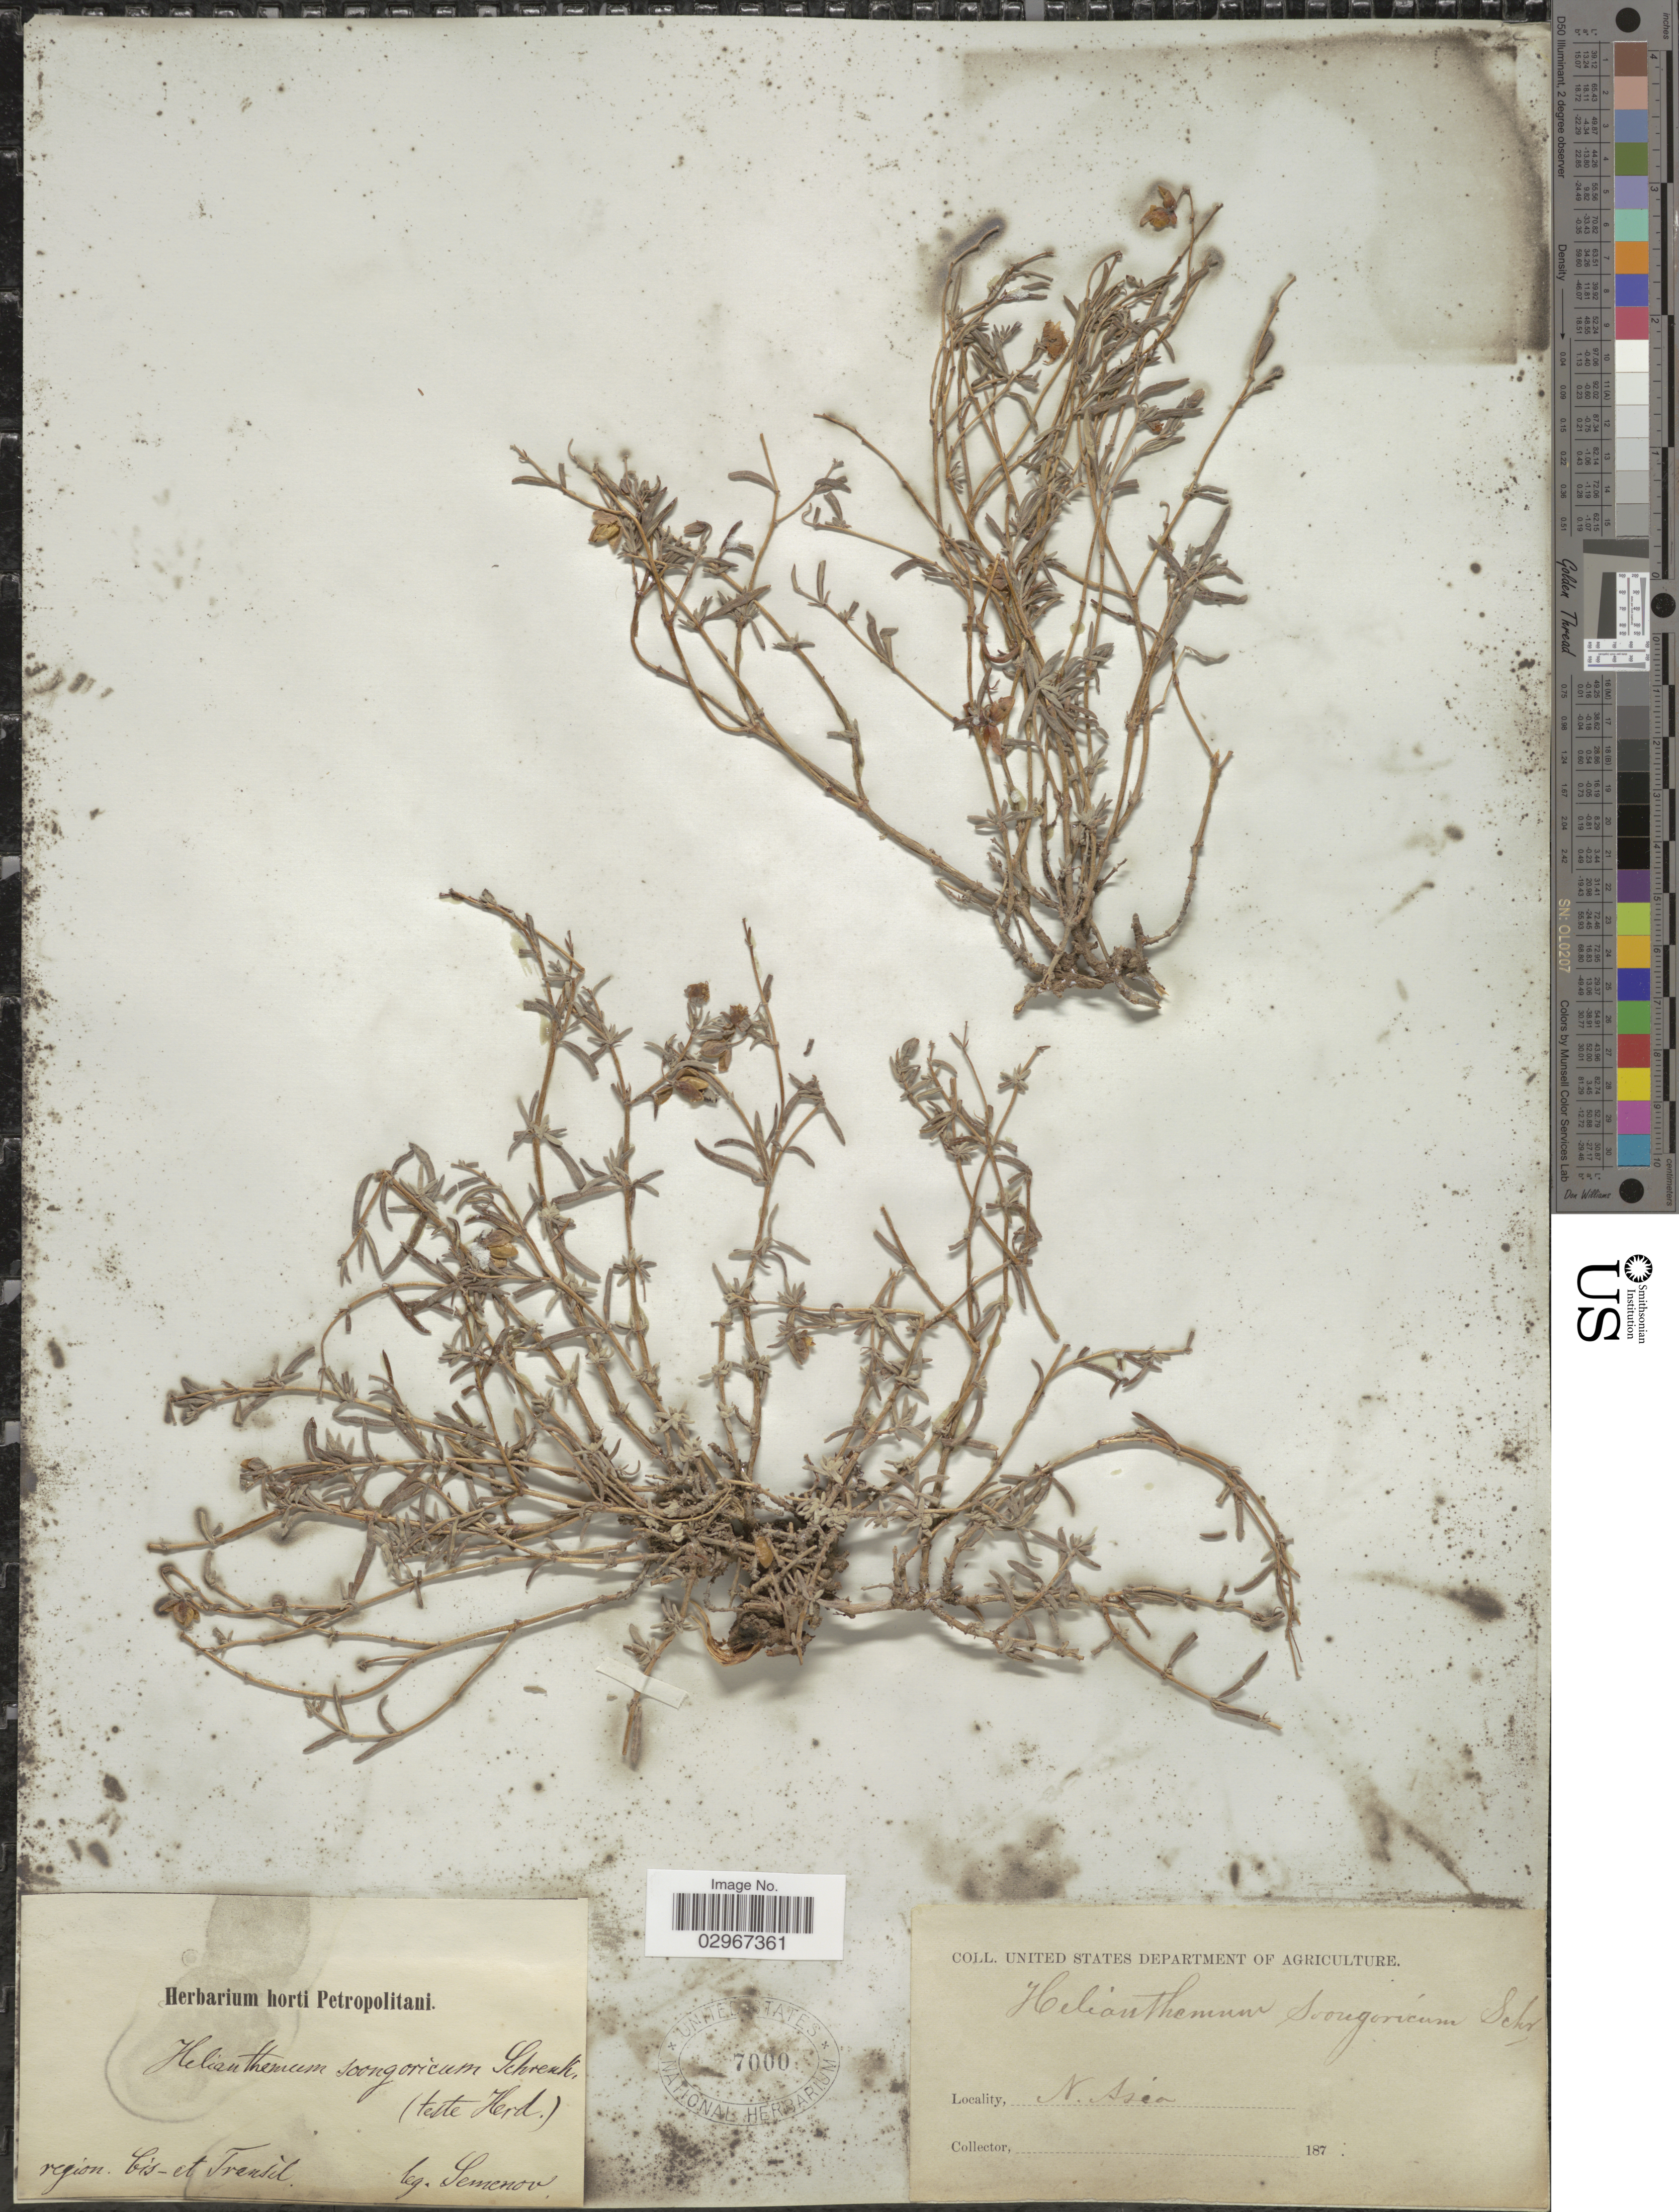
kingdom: Plantae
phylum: Tracheophyta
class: Magnoliopsida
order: Malvales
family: Cistaceae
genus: Helianthemum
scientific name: Helianthemum soongaricum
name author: Schrenk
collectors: -- Semenov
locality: Region bis-et Transil, N. Asia.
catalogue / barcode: US 7000